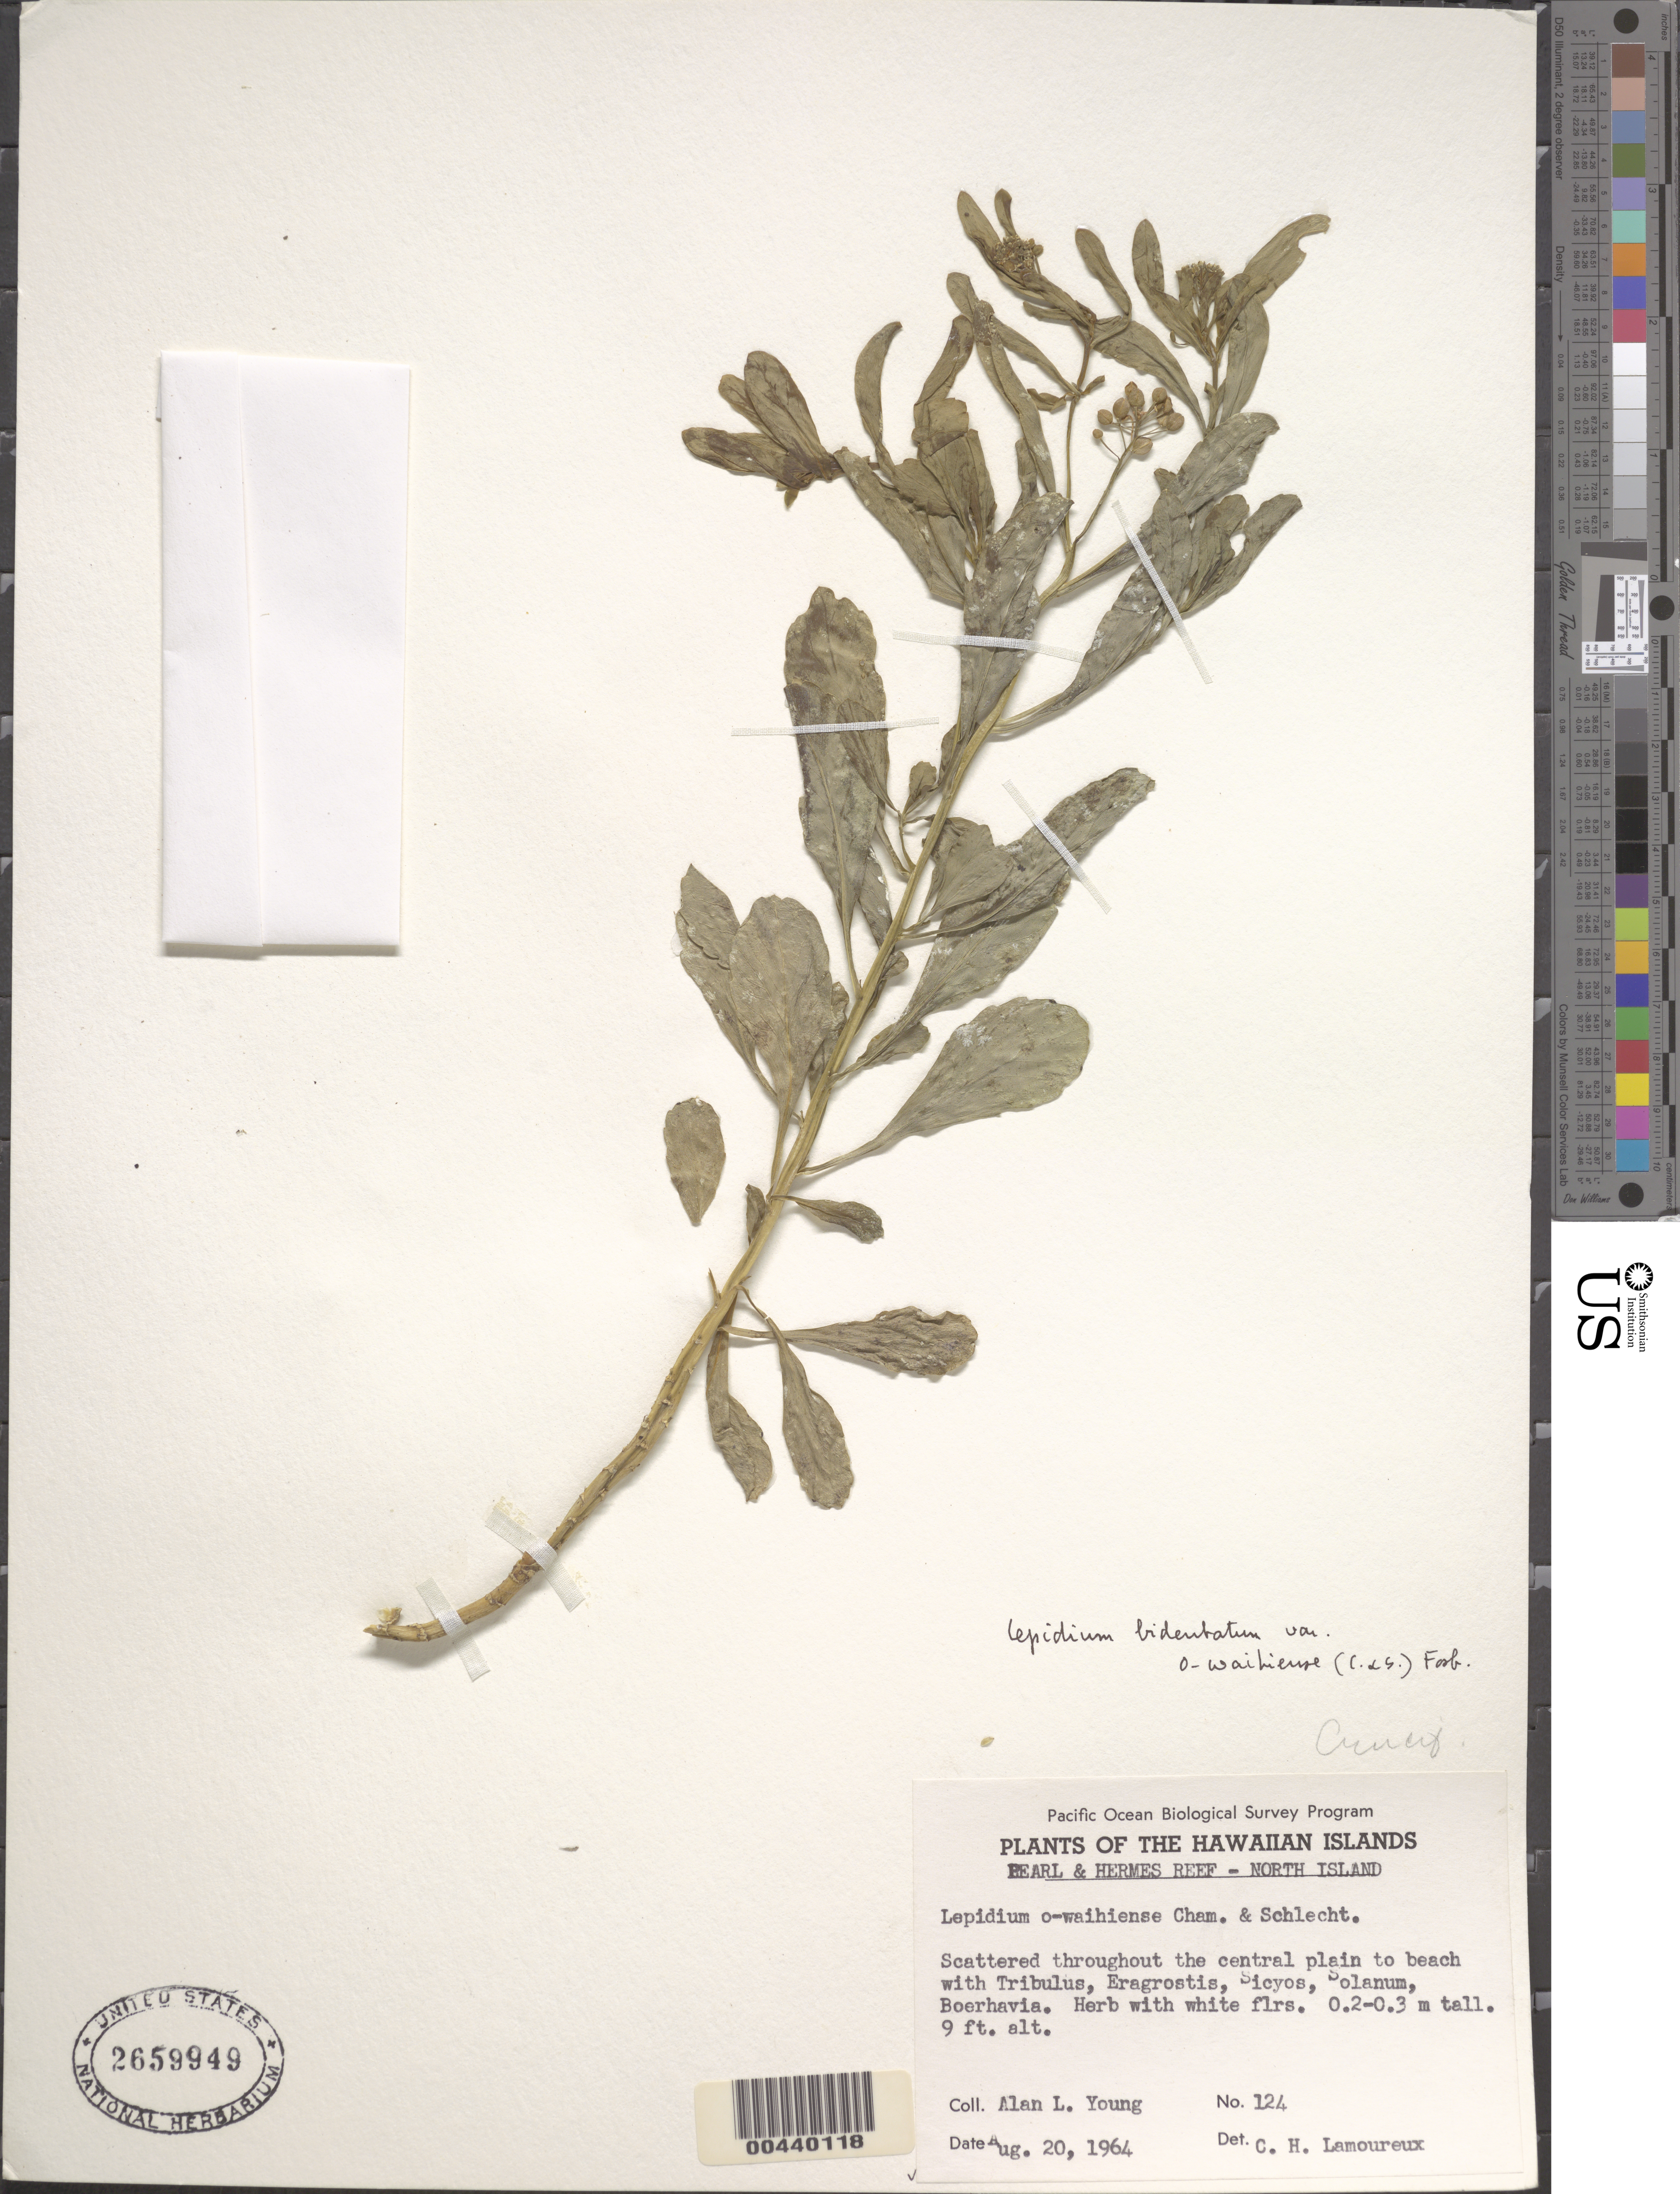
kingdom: Plantae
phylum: Tracheophyta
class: Magnoliopsida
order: Brassicales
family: Brassicaceae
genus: Lepidium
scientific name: Lepidium owaihiense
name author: Cham. & Schltdl.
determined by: Al-Shehbaz, I. A., (MO), Missouri Botanical Garden (UNITED STATES)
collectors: A. Young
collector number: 124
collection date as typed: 20 Aug 1964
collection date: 1964-08-20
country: United States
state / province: Hawaii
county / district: Honolulu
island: Pearl and Hermes Atoll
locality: North Islet, central plain to beach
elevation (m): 3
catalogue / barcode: US 2659949